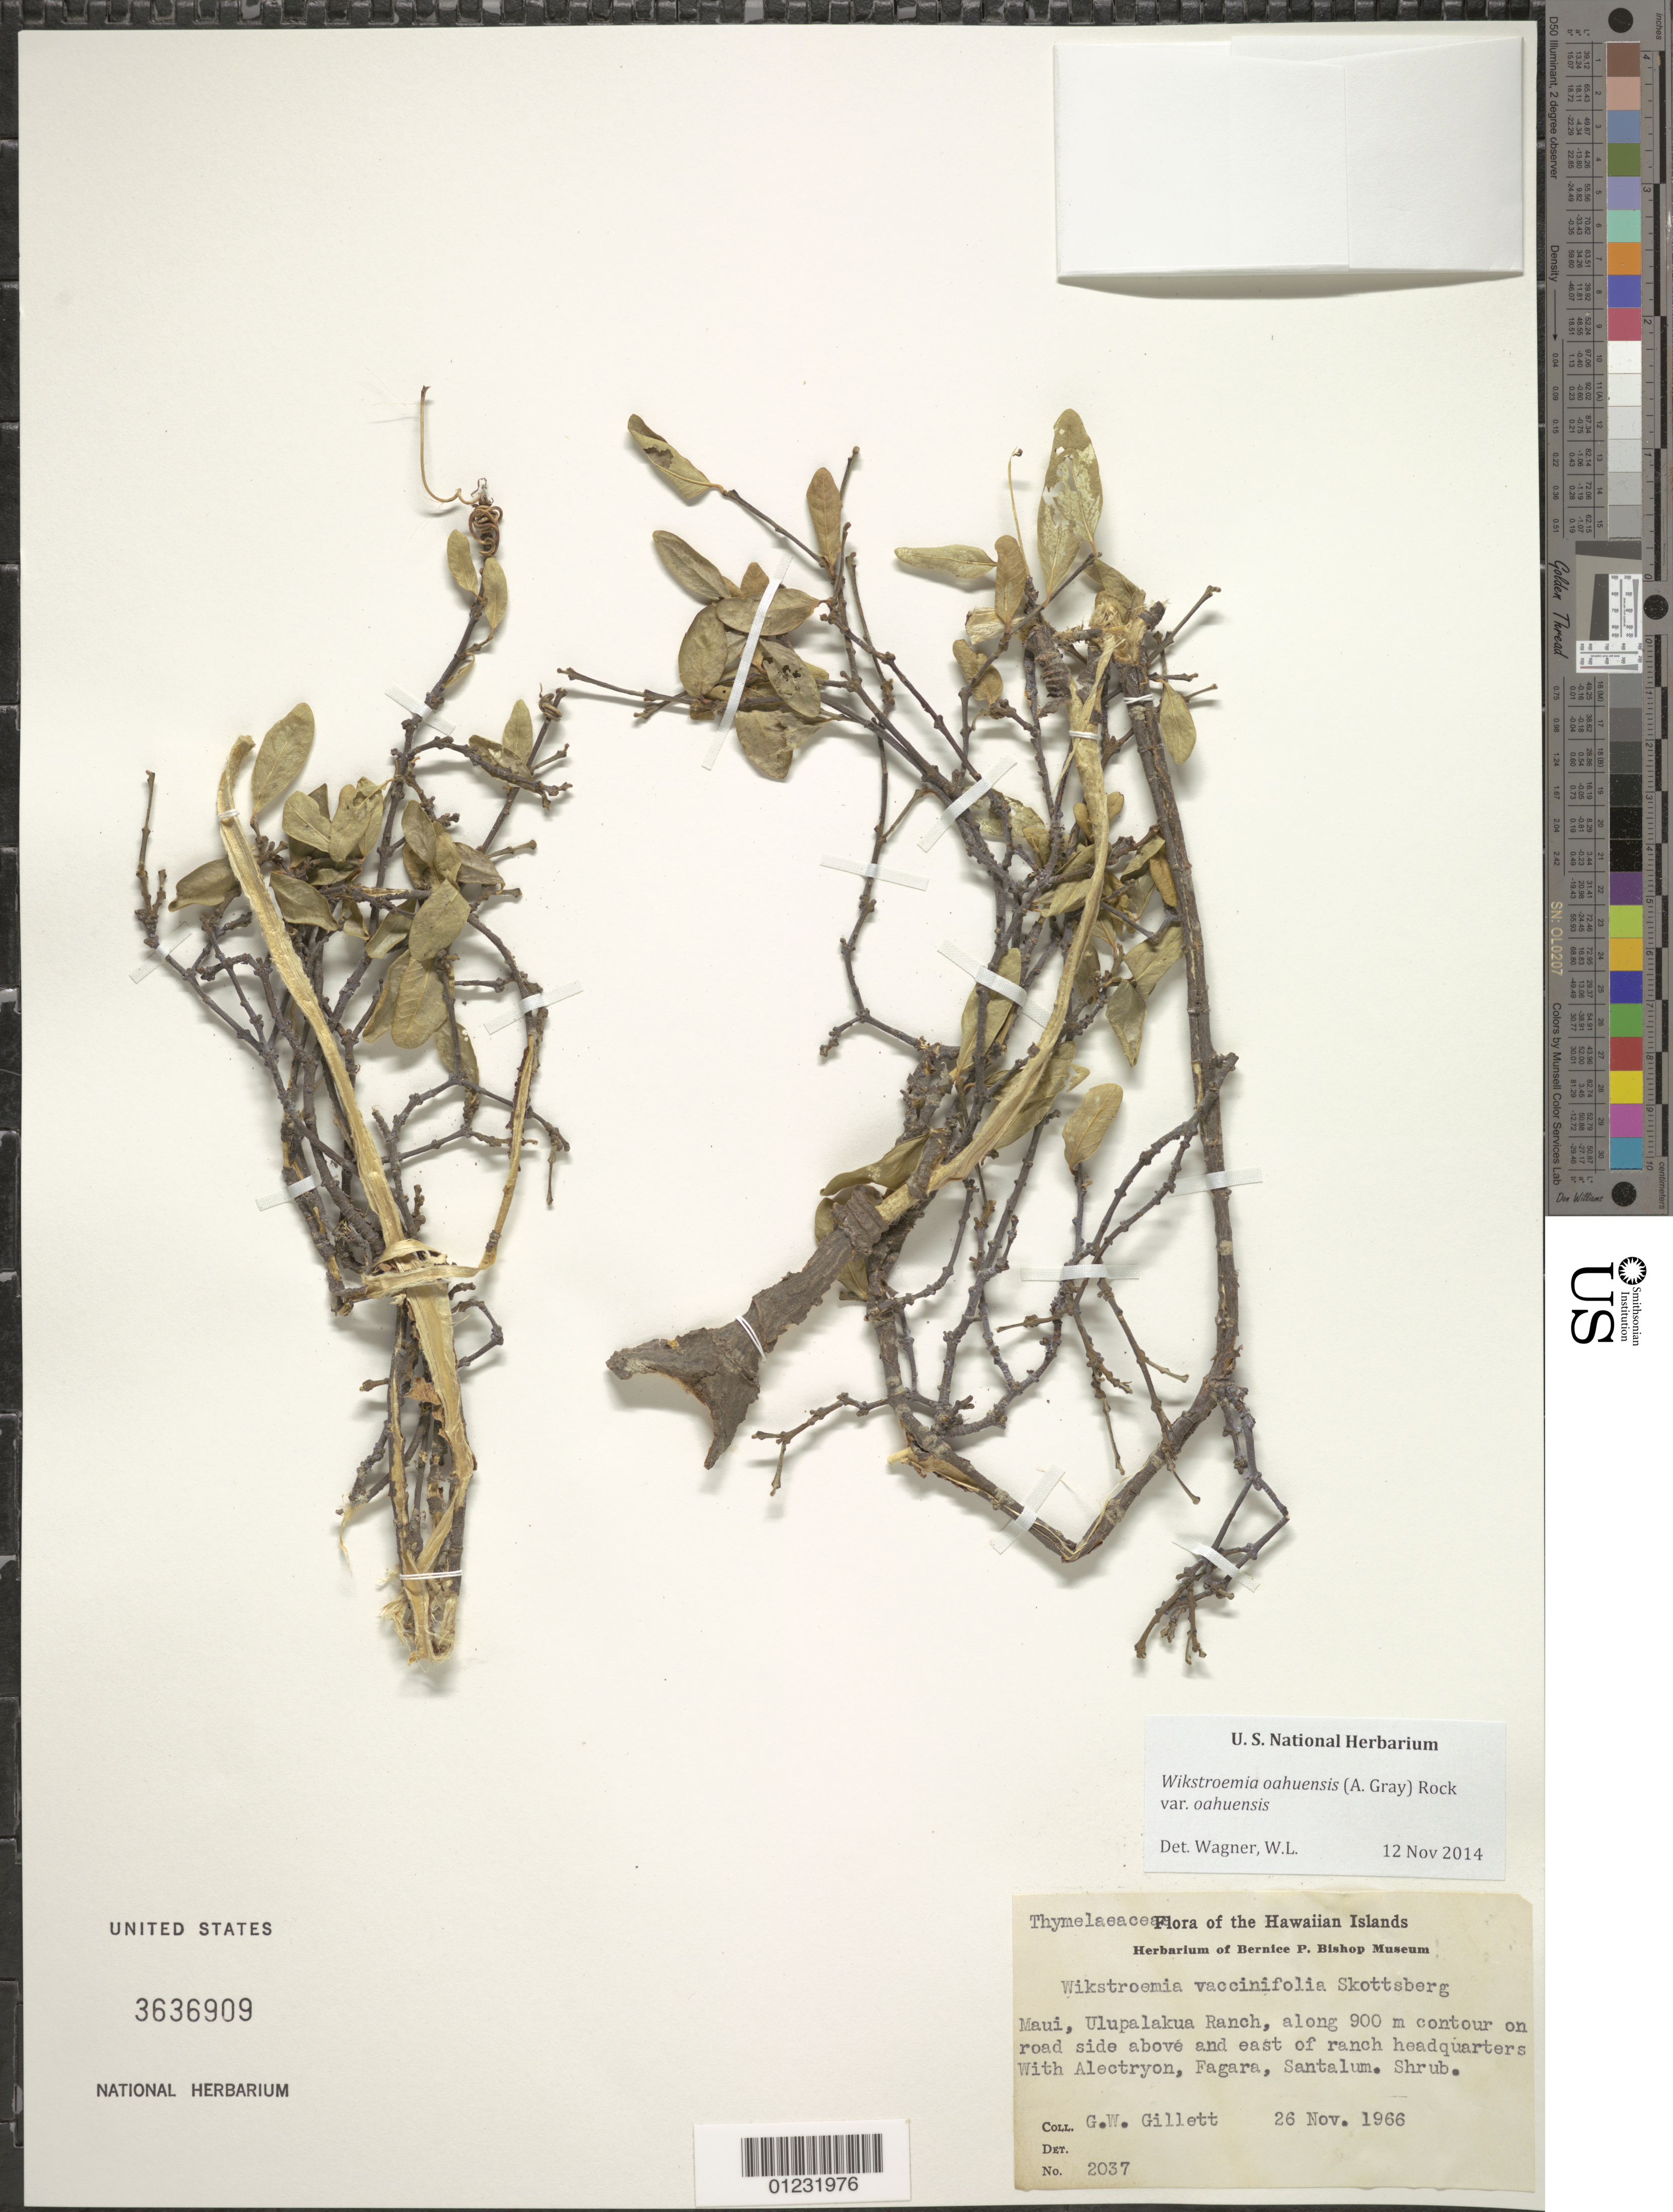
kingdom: Plantae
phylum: Tracheophyta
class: Magnoliopsida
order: Malvales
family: Thymelaeaceae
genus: Wikstroemia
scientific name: Wikstroemia oahuensis var. oahuensis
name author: (A. Gray) Rock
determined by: Wagner, W. L., (BOT), Smithsonian Institution - National Museum of Natural History (UNITED STATES)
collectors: G. Gillett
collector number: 2037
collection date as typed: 26 Nov 1966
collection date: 1966-11-26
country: United States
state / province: Hawaii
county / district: Maui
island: Maui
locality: Ulupalakua Ranch, along 900 m contour on road side above and east of ranch headquarters.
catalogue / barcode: US 3636909